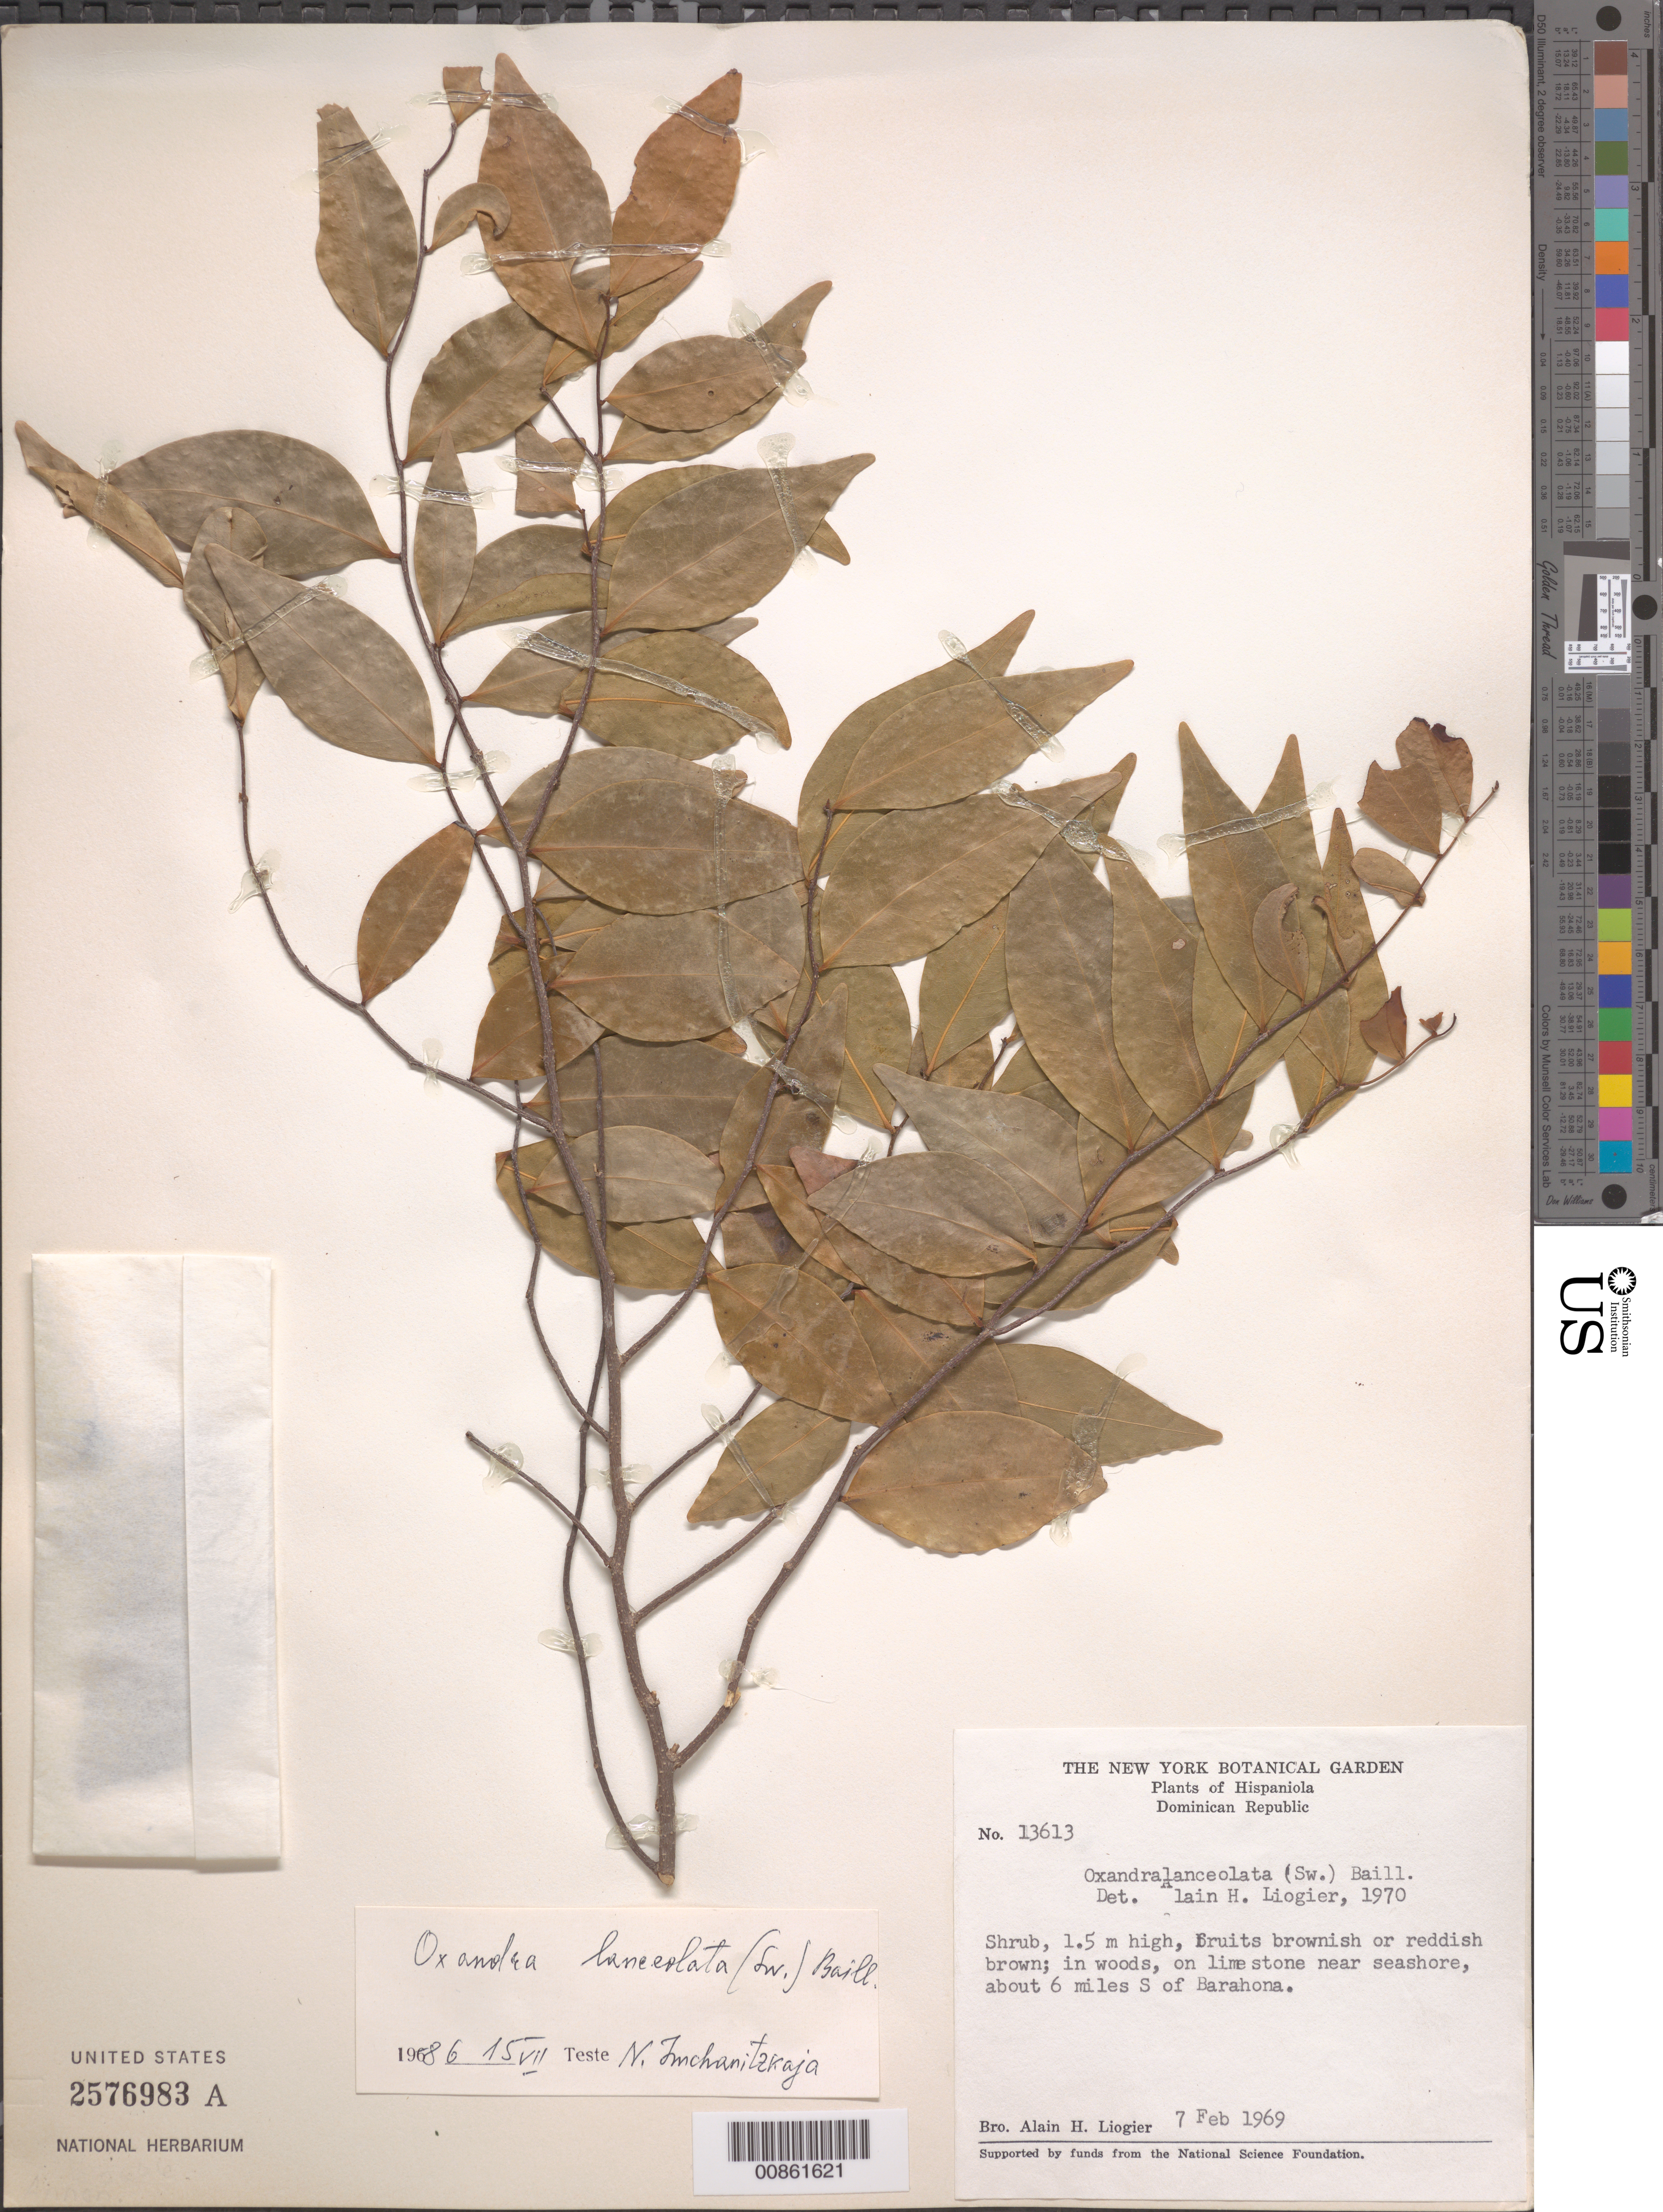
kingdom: Plantae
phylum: Tracheophyta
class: Magnoliopsida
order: Magnoliales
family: Annonaceae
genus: Oxandra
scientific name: Oxandra lanceolata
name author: (Sw.) Baill.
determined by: Imchanitzkaja, N.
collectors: A. H. Liogier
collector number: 13613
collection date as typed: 07 Feb 1969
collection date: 1969-02-07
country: Dominican Republic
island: Hispaniola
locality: About 6 miles S of Barahona.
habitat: In woods, on limestone near seashore.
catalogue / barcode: US 2576983A